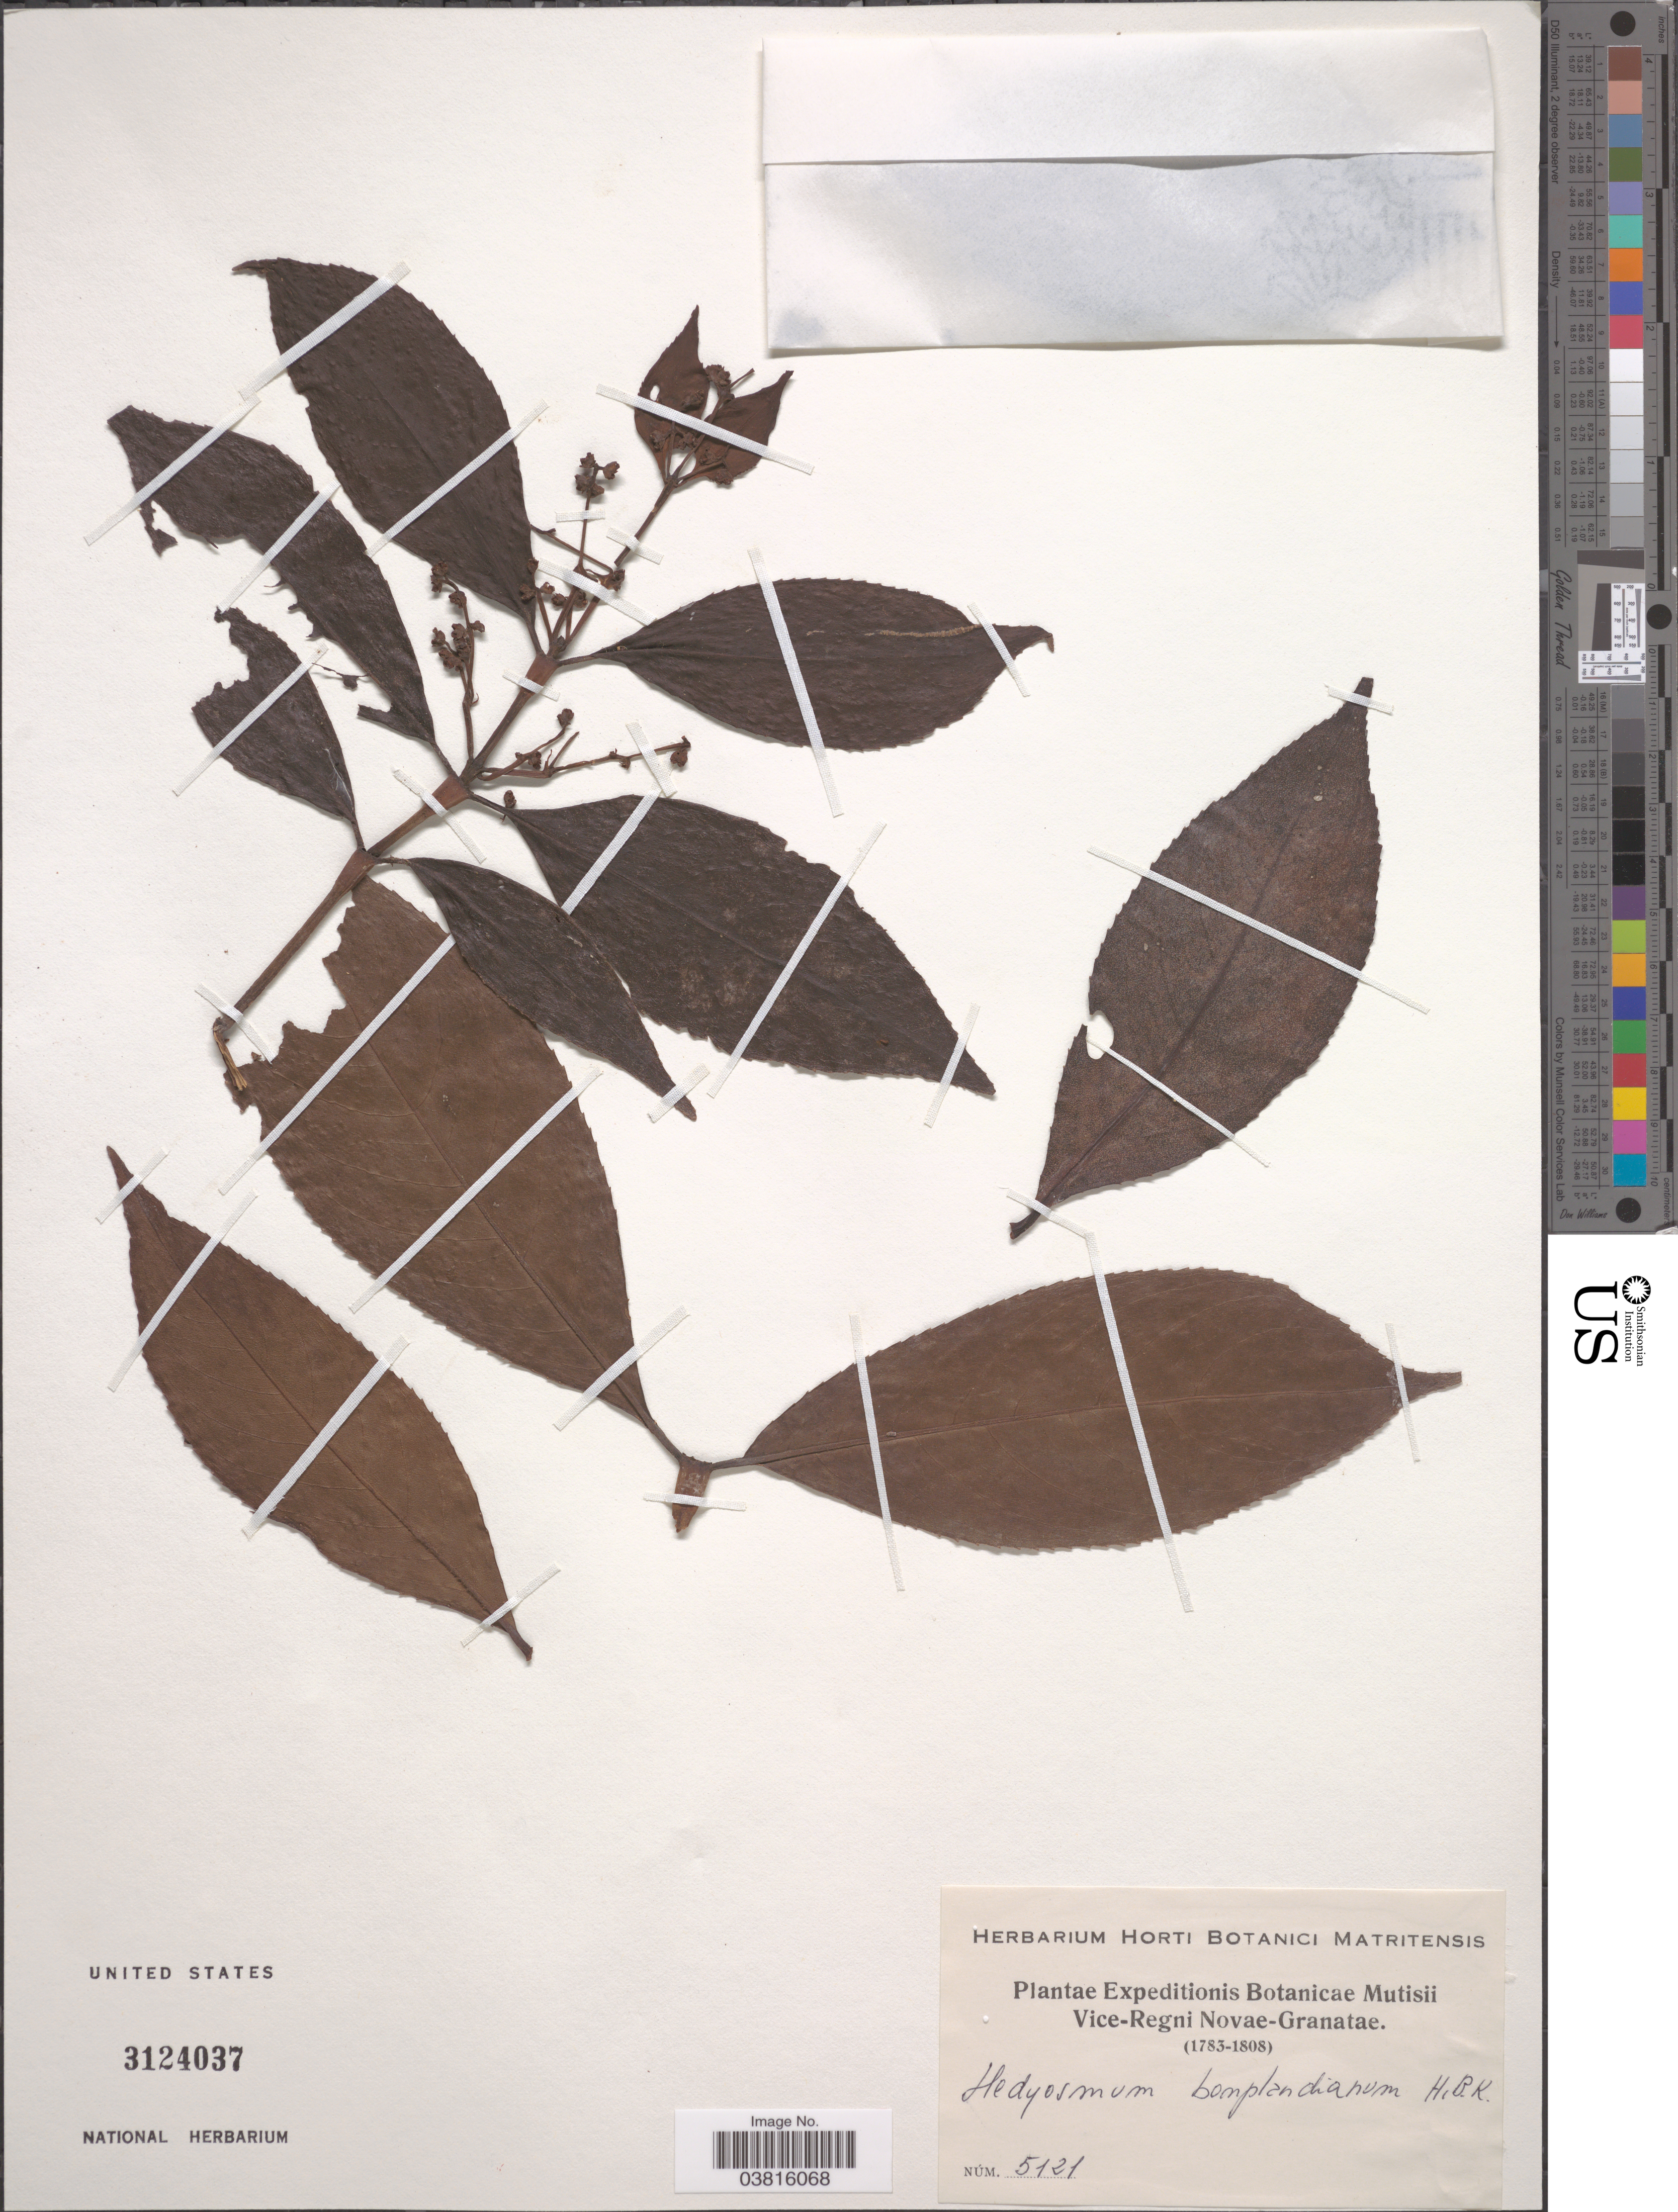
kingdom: Plantae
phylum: Tracheophyta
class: Magnoliopsida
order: Chloranthales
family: Chloranthaceae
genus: Hedyosmum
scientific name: Hedyosmum bonplandianum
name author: Kunth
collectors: Expeditions Botanicae Mutisii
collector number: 5121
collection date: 1783/1808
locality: Vice-Regni Novae-Granatae.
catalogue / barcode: US 3124037